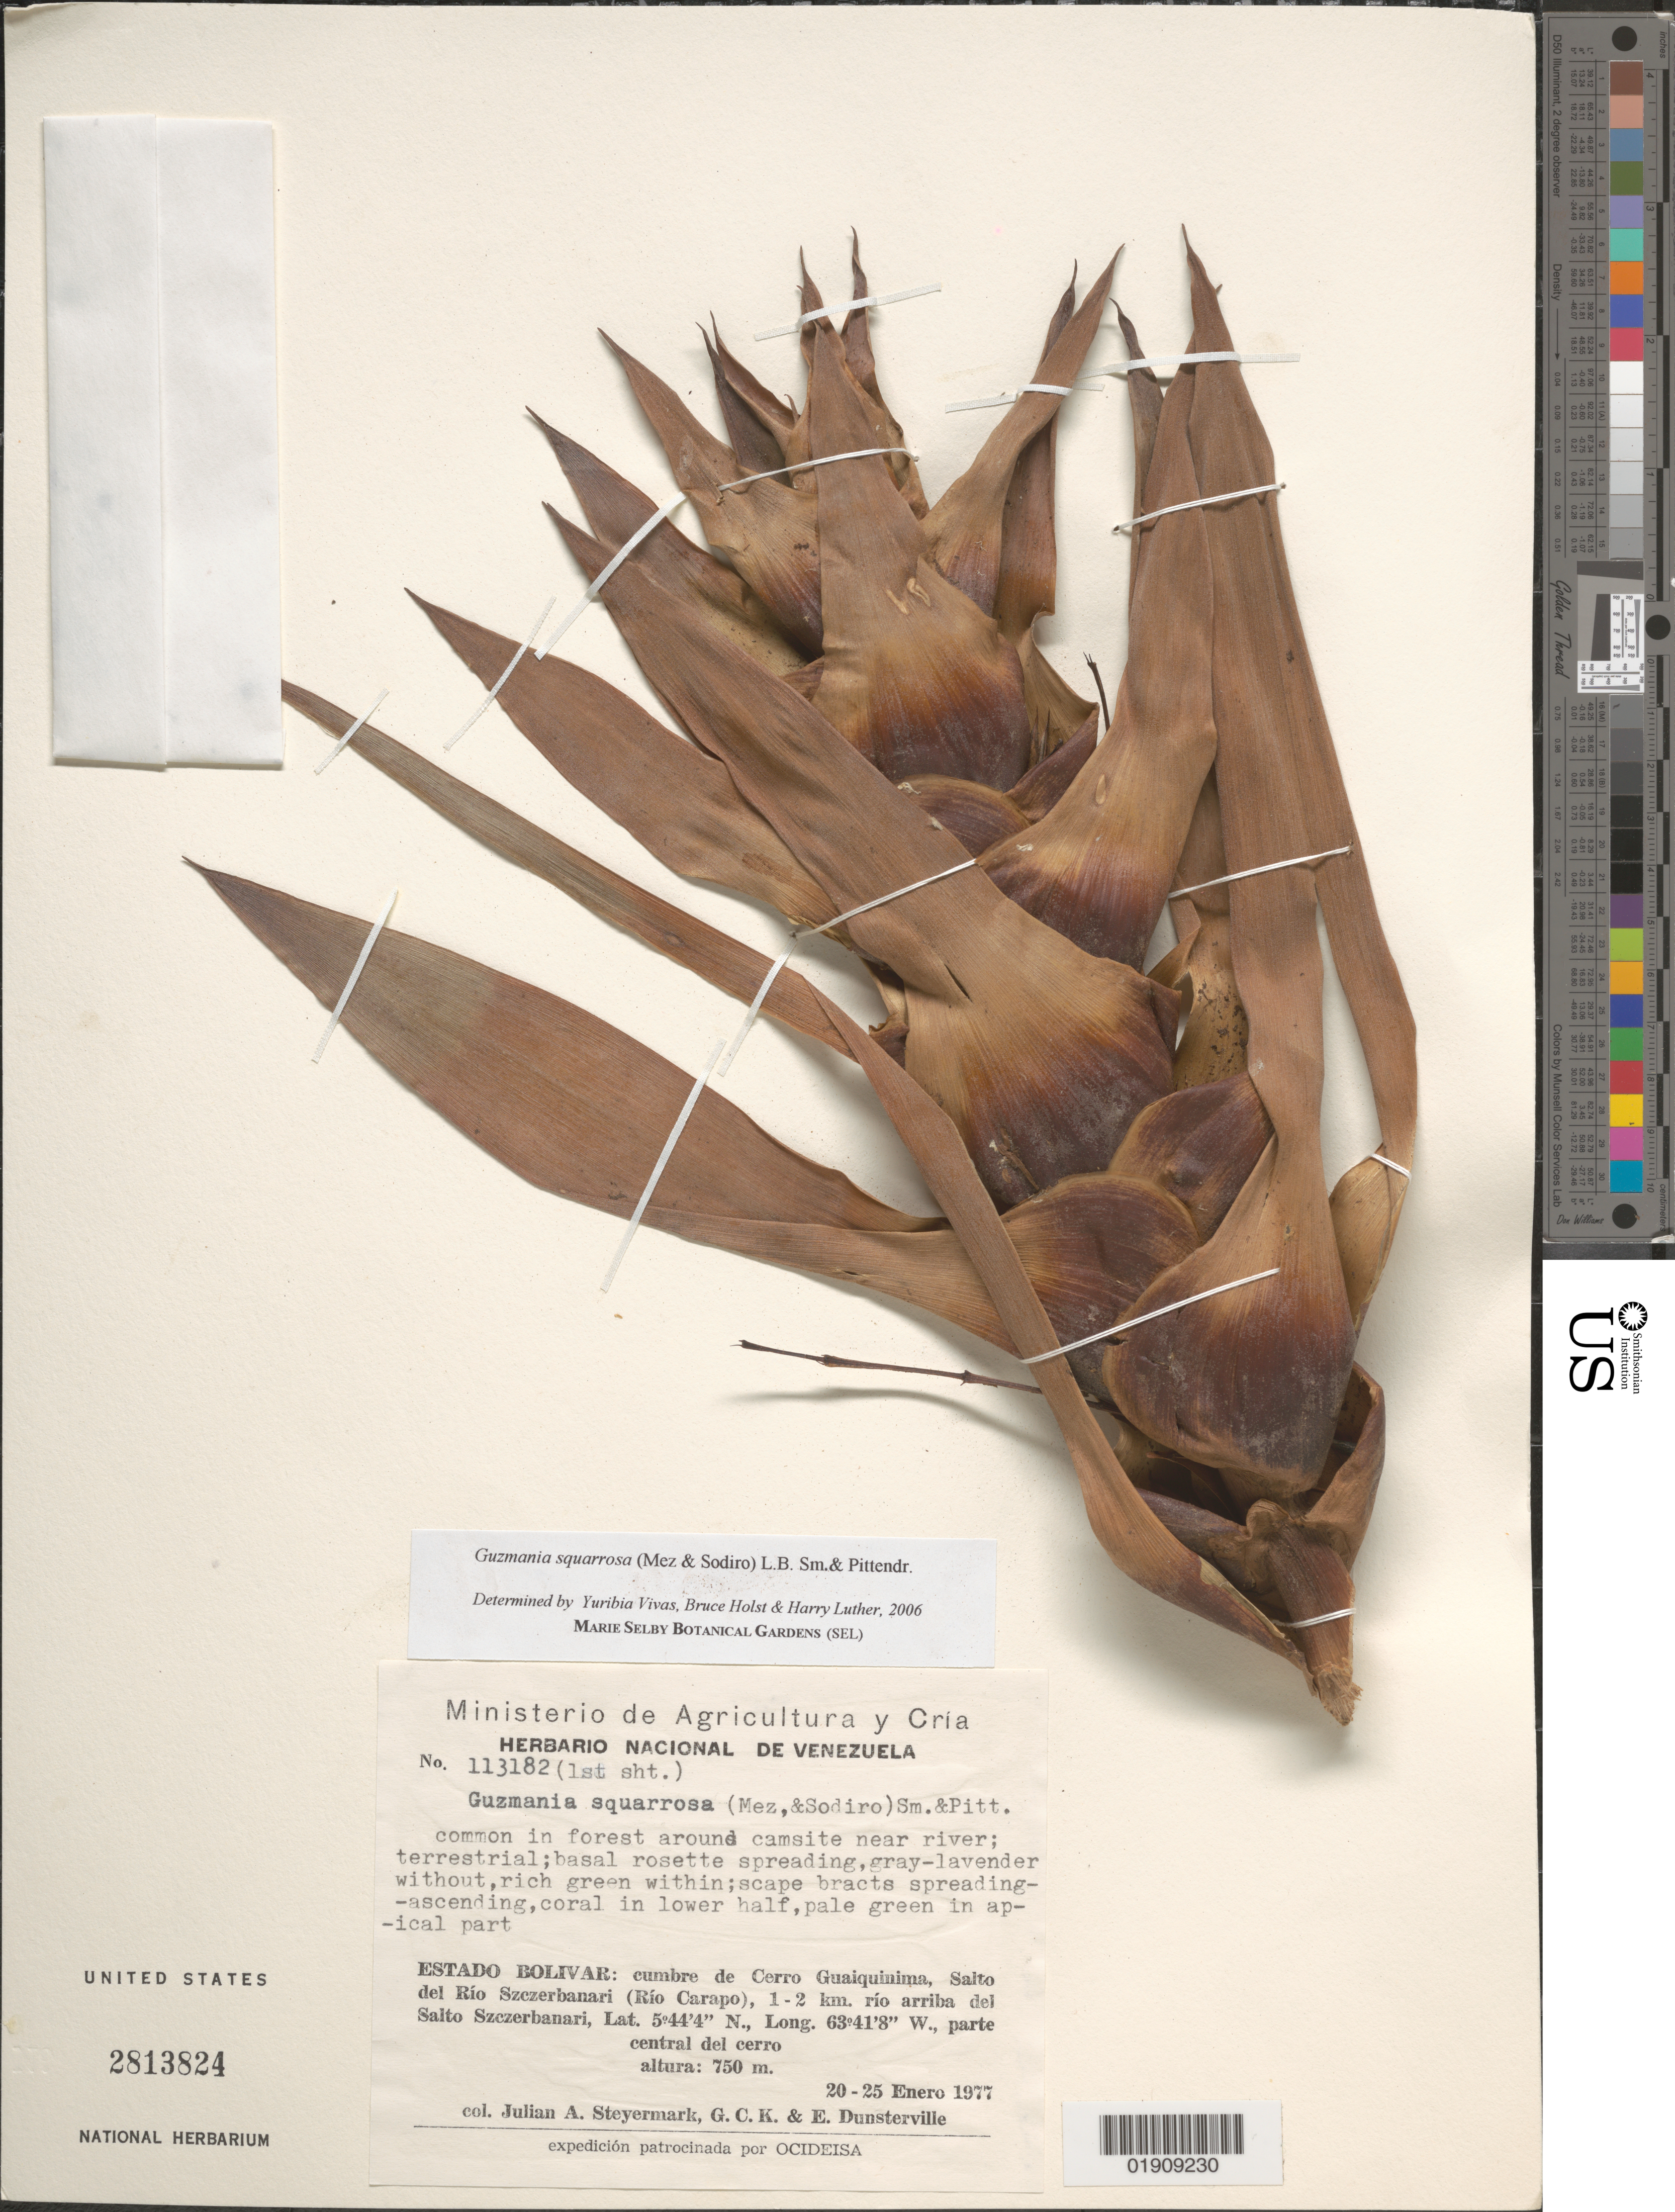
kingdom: Plantae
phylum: Tracheophyta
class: Liliopsida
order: Poales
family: Bromeliaceae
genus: Guzmania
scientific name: Guzmania squarrosa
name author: (Mez & Sodiro) L.B. Sm. & Pittendr.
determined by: Vivas, Yuribia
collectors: J. Steyermark, G. C. K. Dunsterville & E. Dunsterville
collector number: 113182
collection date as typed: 20-Jan-77 to 25-Jan-77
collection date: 1977-01-20/1977-01-25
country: Venezuela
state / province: Bolívar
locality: Cerro Guaiquinima, Río Szczerbanari (Río Carapo); 1-2 km río arriba del Salto Szczerbanari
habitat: common in forest around campsite near river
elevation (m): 750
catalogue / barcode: US 2813824